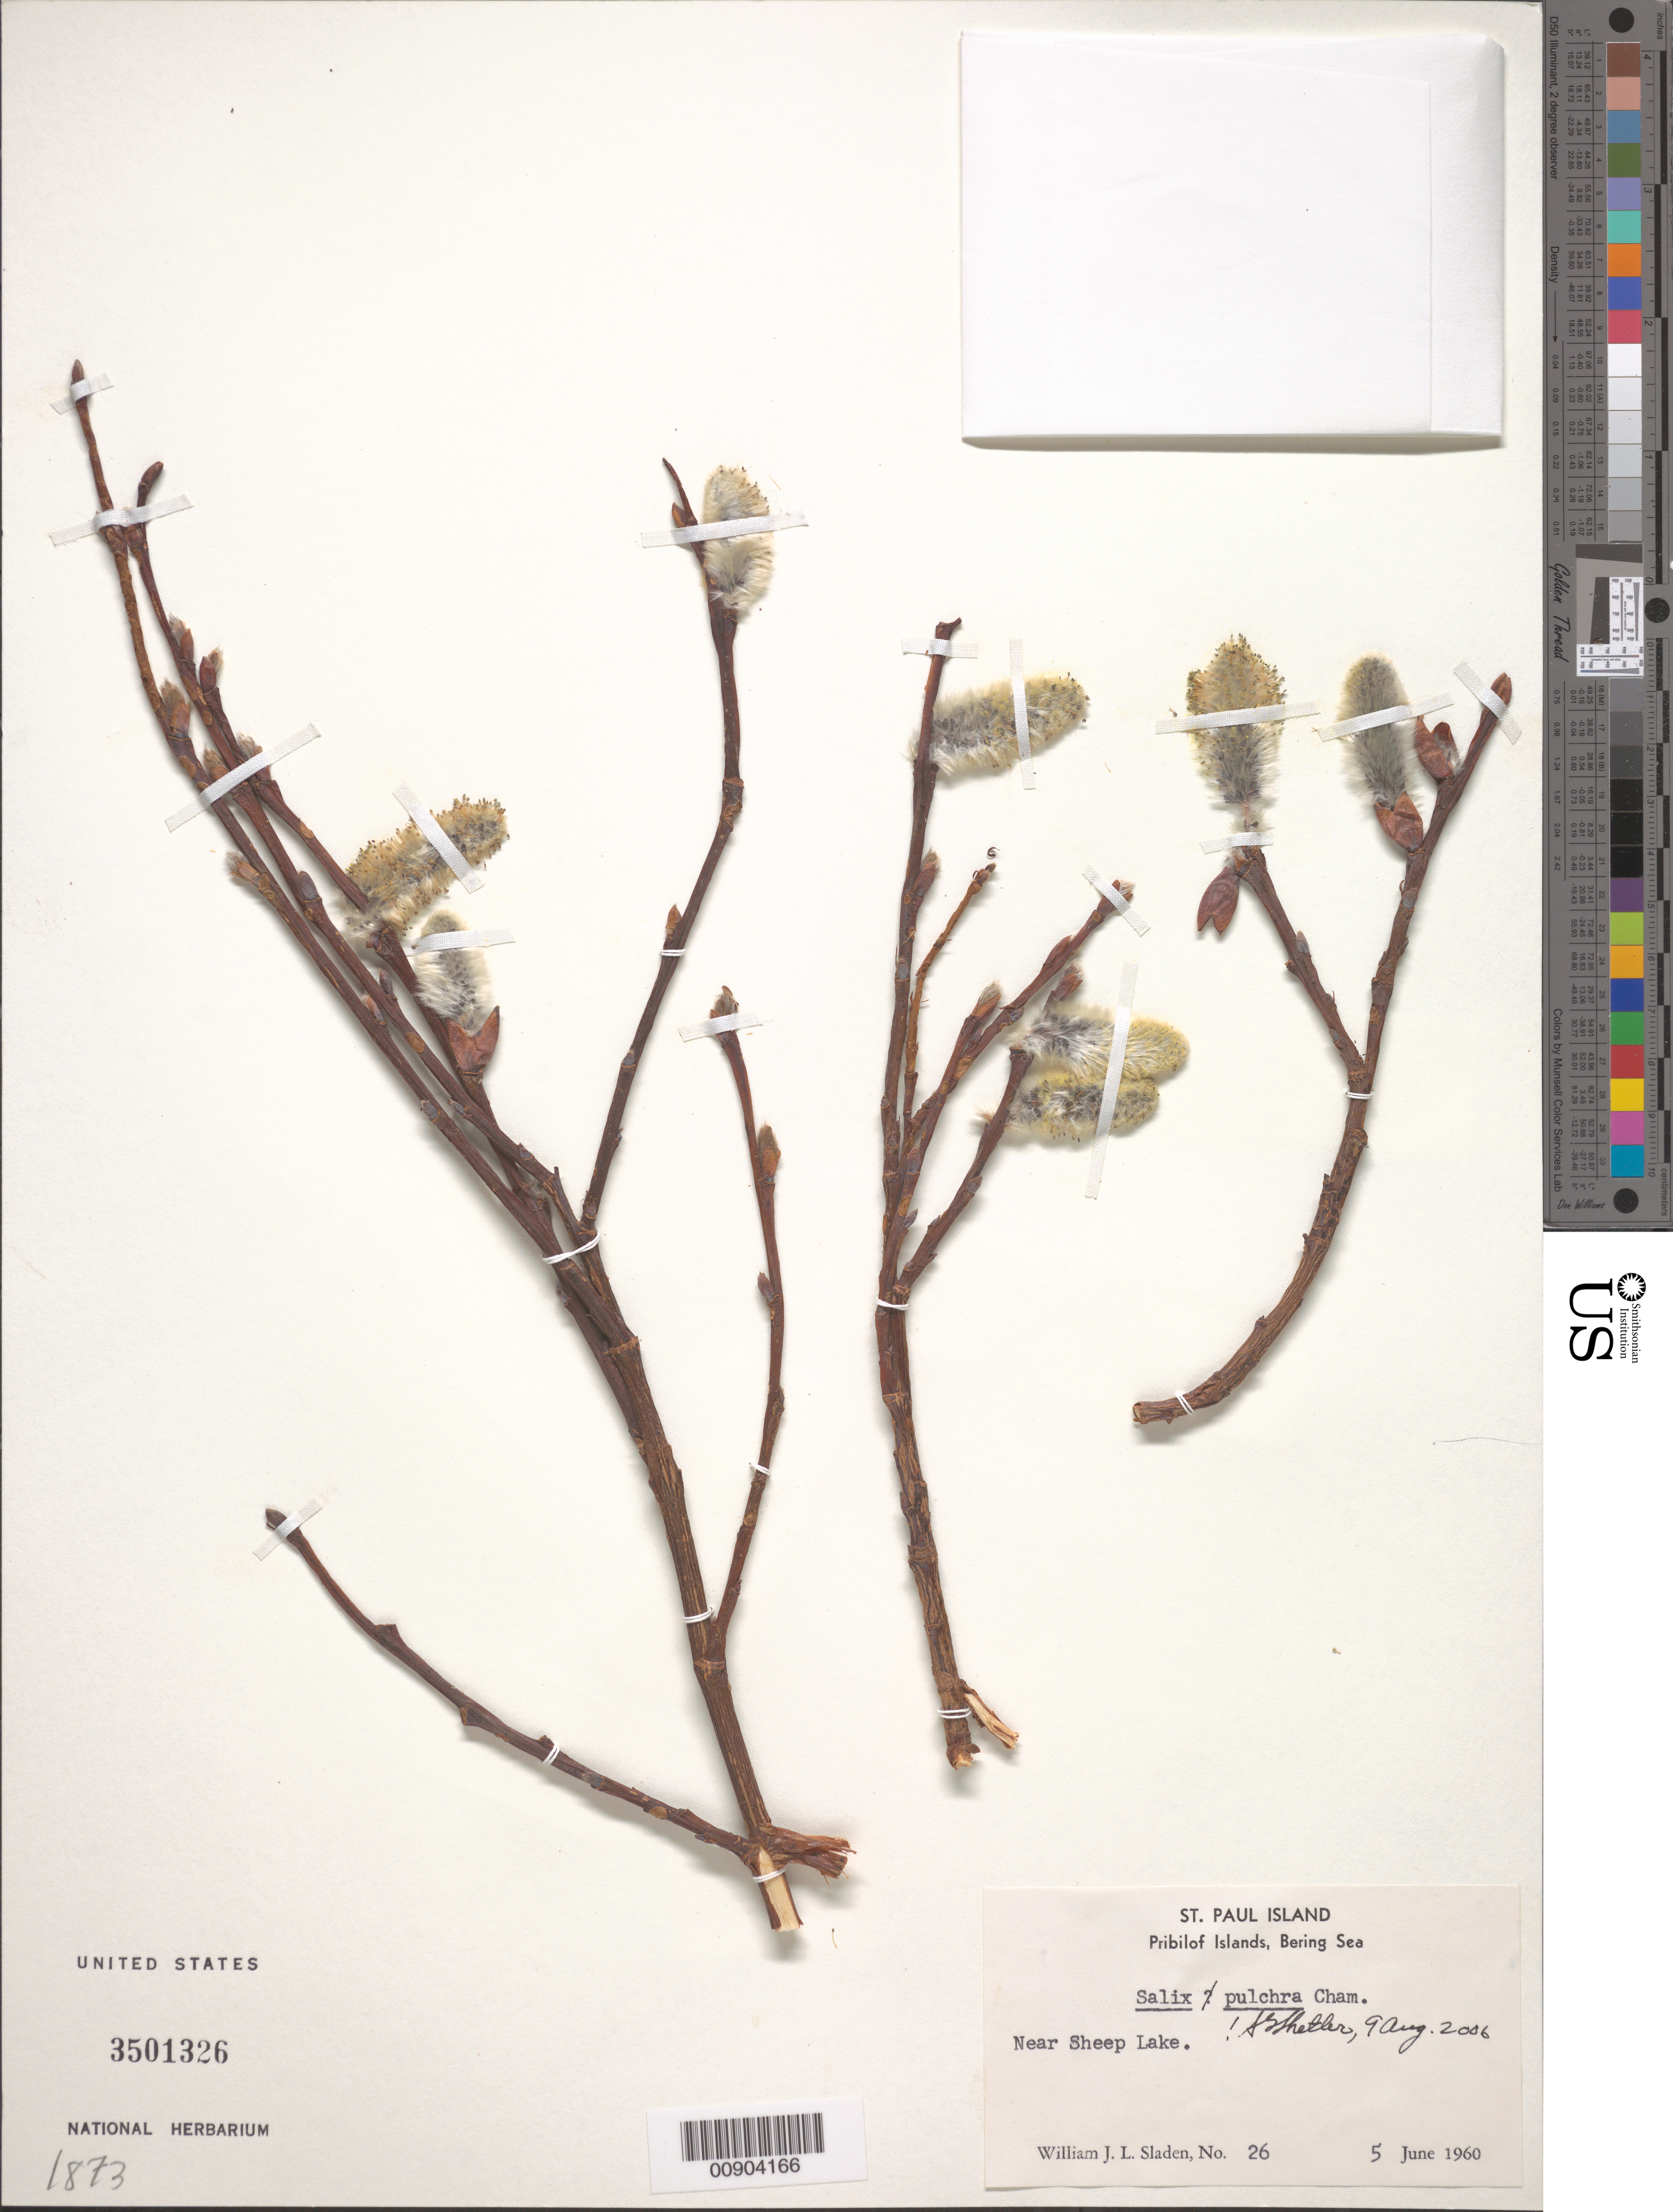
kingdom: Plantae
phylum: Tracheophyta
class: Magnoliopsida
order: Malpighiales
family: Salicaceae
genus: Salix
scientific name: Salix pulchra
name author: Cham.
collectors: W. Sladen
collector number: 26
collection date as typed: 05 Jun 1960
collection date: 1960-06-05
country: United States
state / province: Alaska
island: St. Paul Island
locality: Near Sheep Lake., Bering Sea, Pribilof Islands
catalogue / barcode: US 3501326